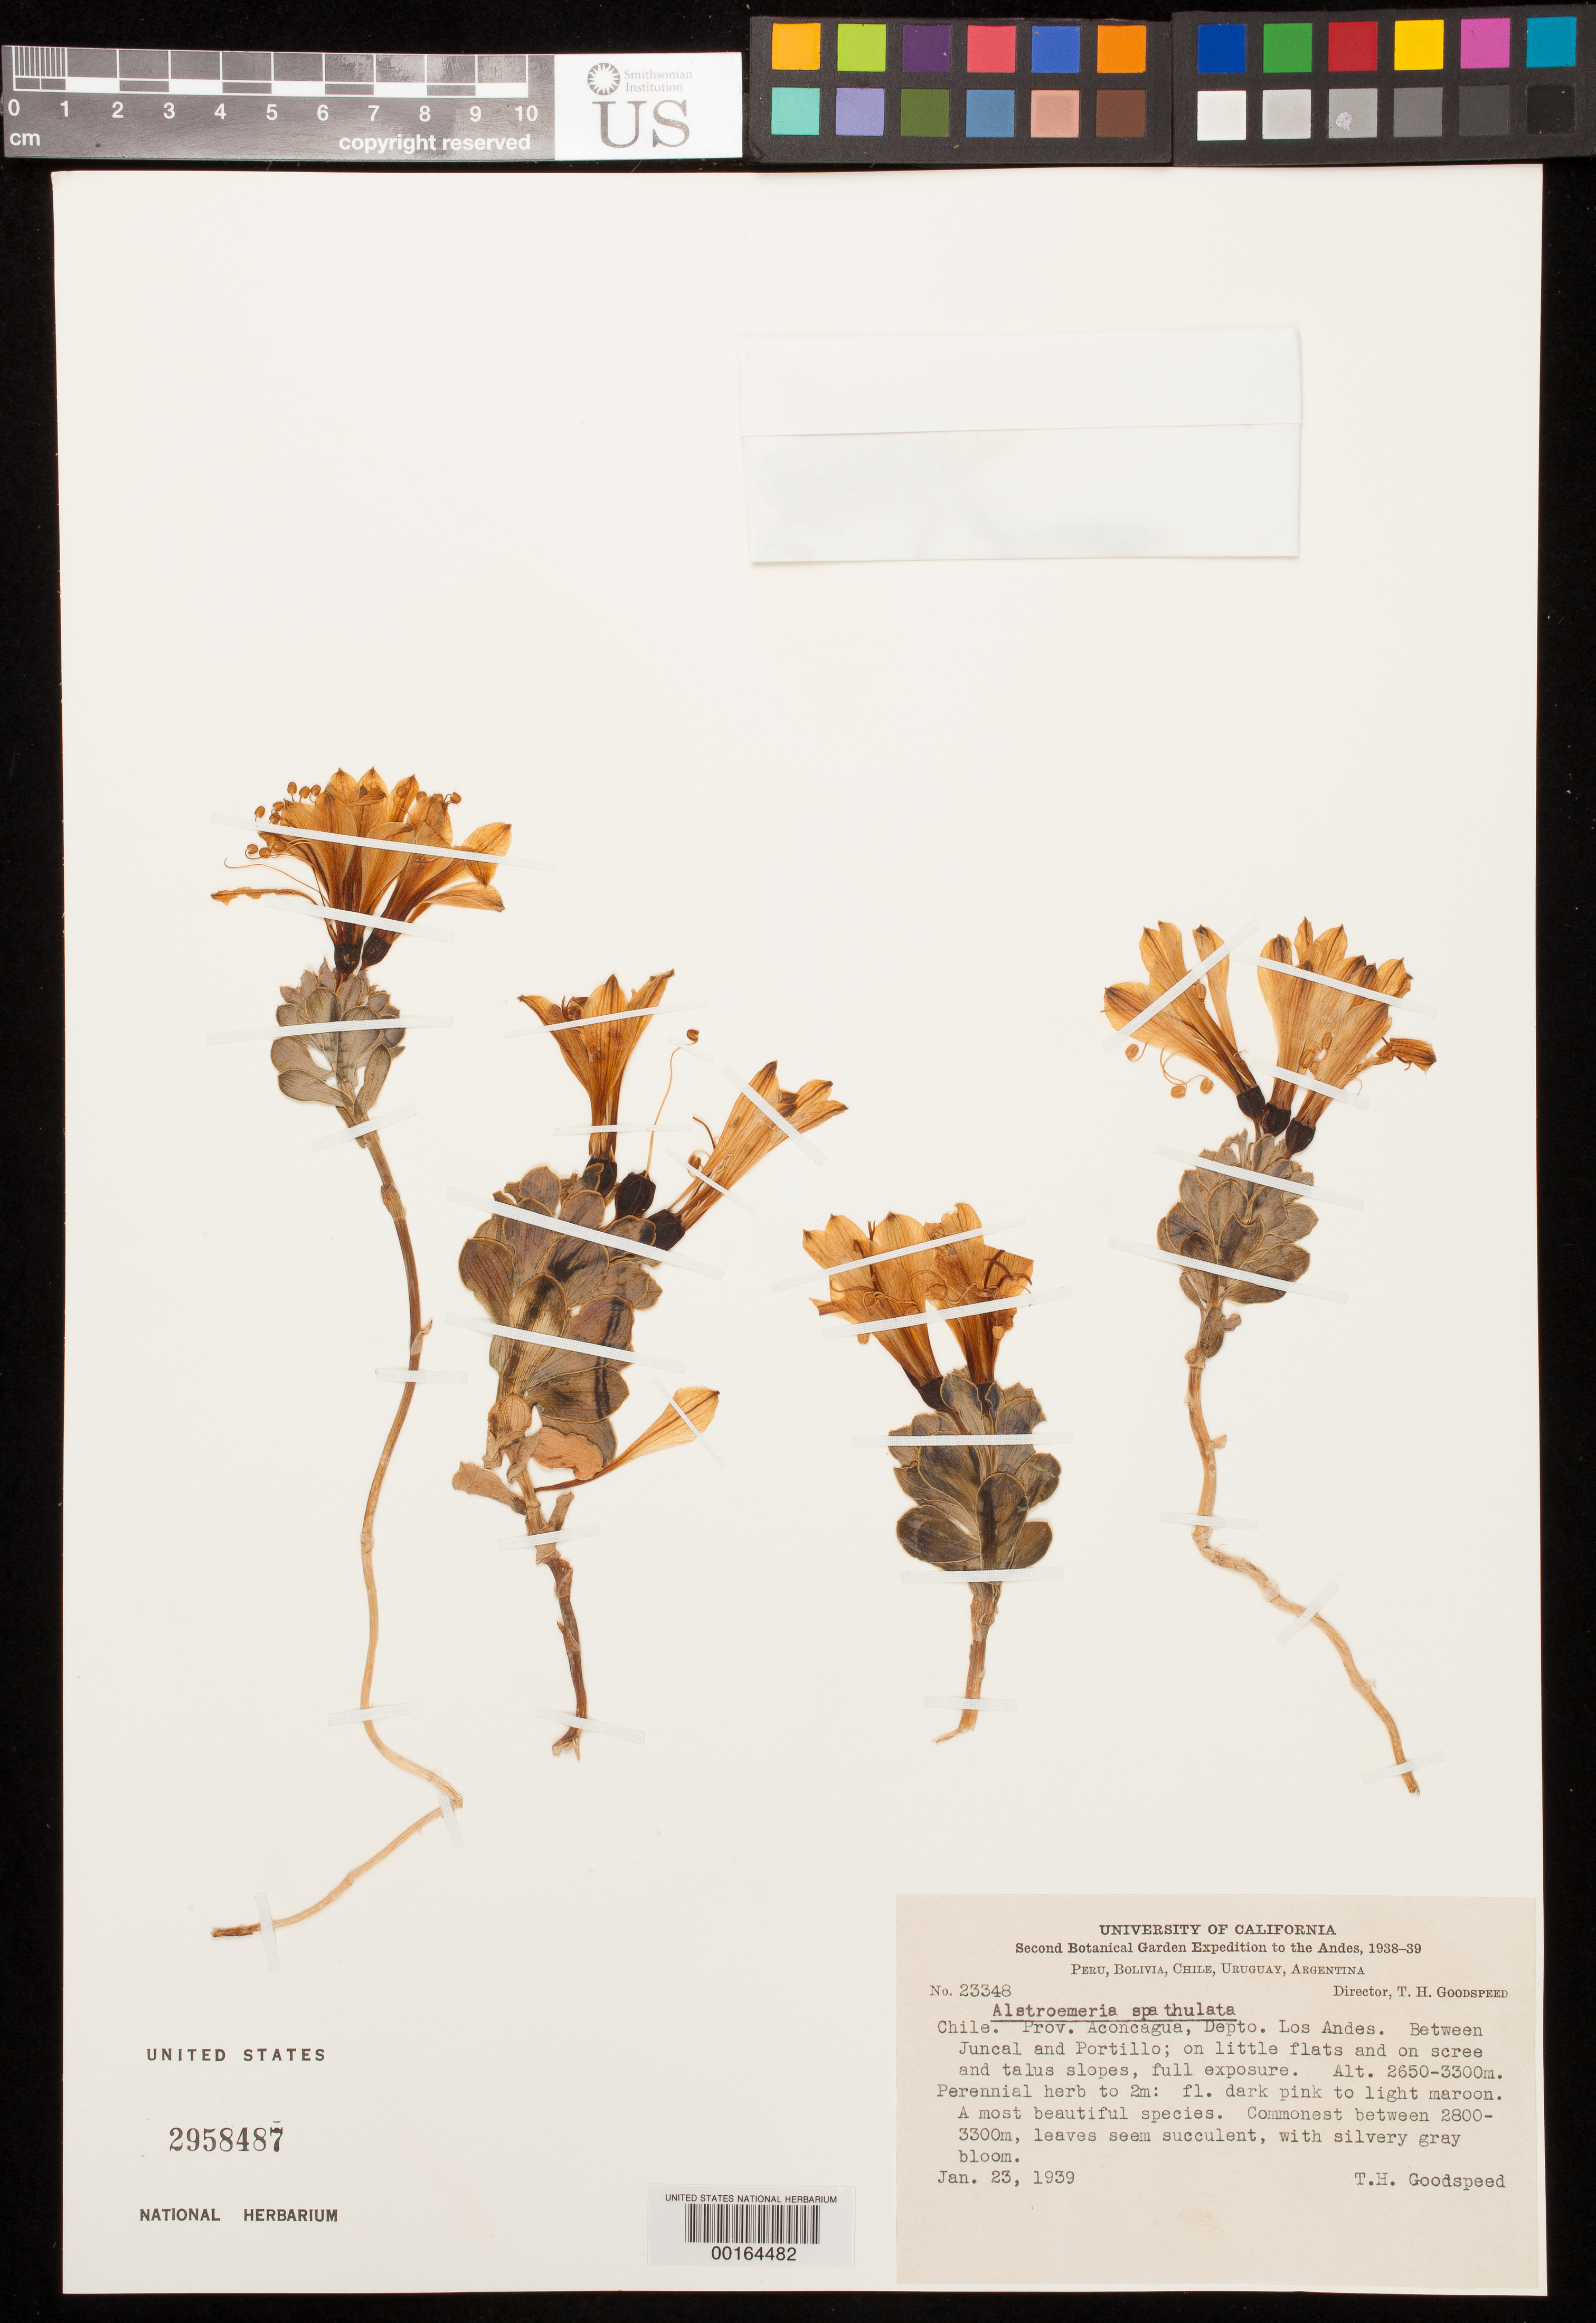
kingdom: Plantae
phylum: Tracheophyta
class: Liliopsida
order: Liliales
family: Alstroemeriaceae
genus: Alstroemeria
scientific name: Alstroemeria spathulata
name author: C. Presl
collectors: T. Goodspeed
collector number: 23348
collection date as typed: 23 Jan 1939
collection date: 1939-01-23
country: Chile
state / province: Valparaíso (V)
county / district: Los Andes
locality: Between juncal and portillo, aconcagua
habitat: On little flats & on scree & talus slopes, full exposure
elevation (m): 2650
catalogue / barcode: US 2958487